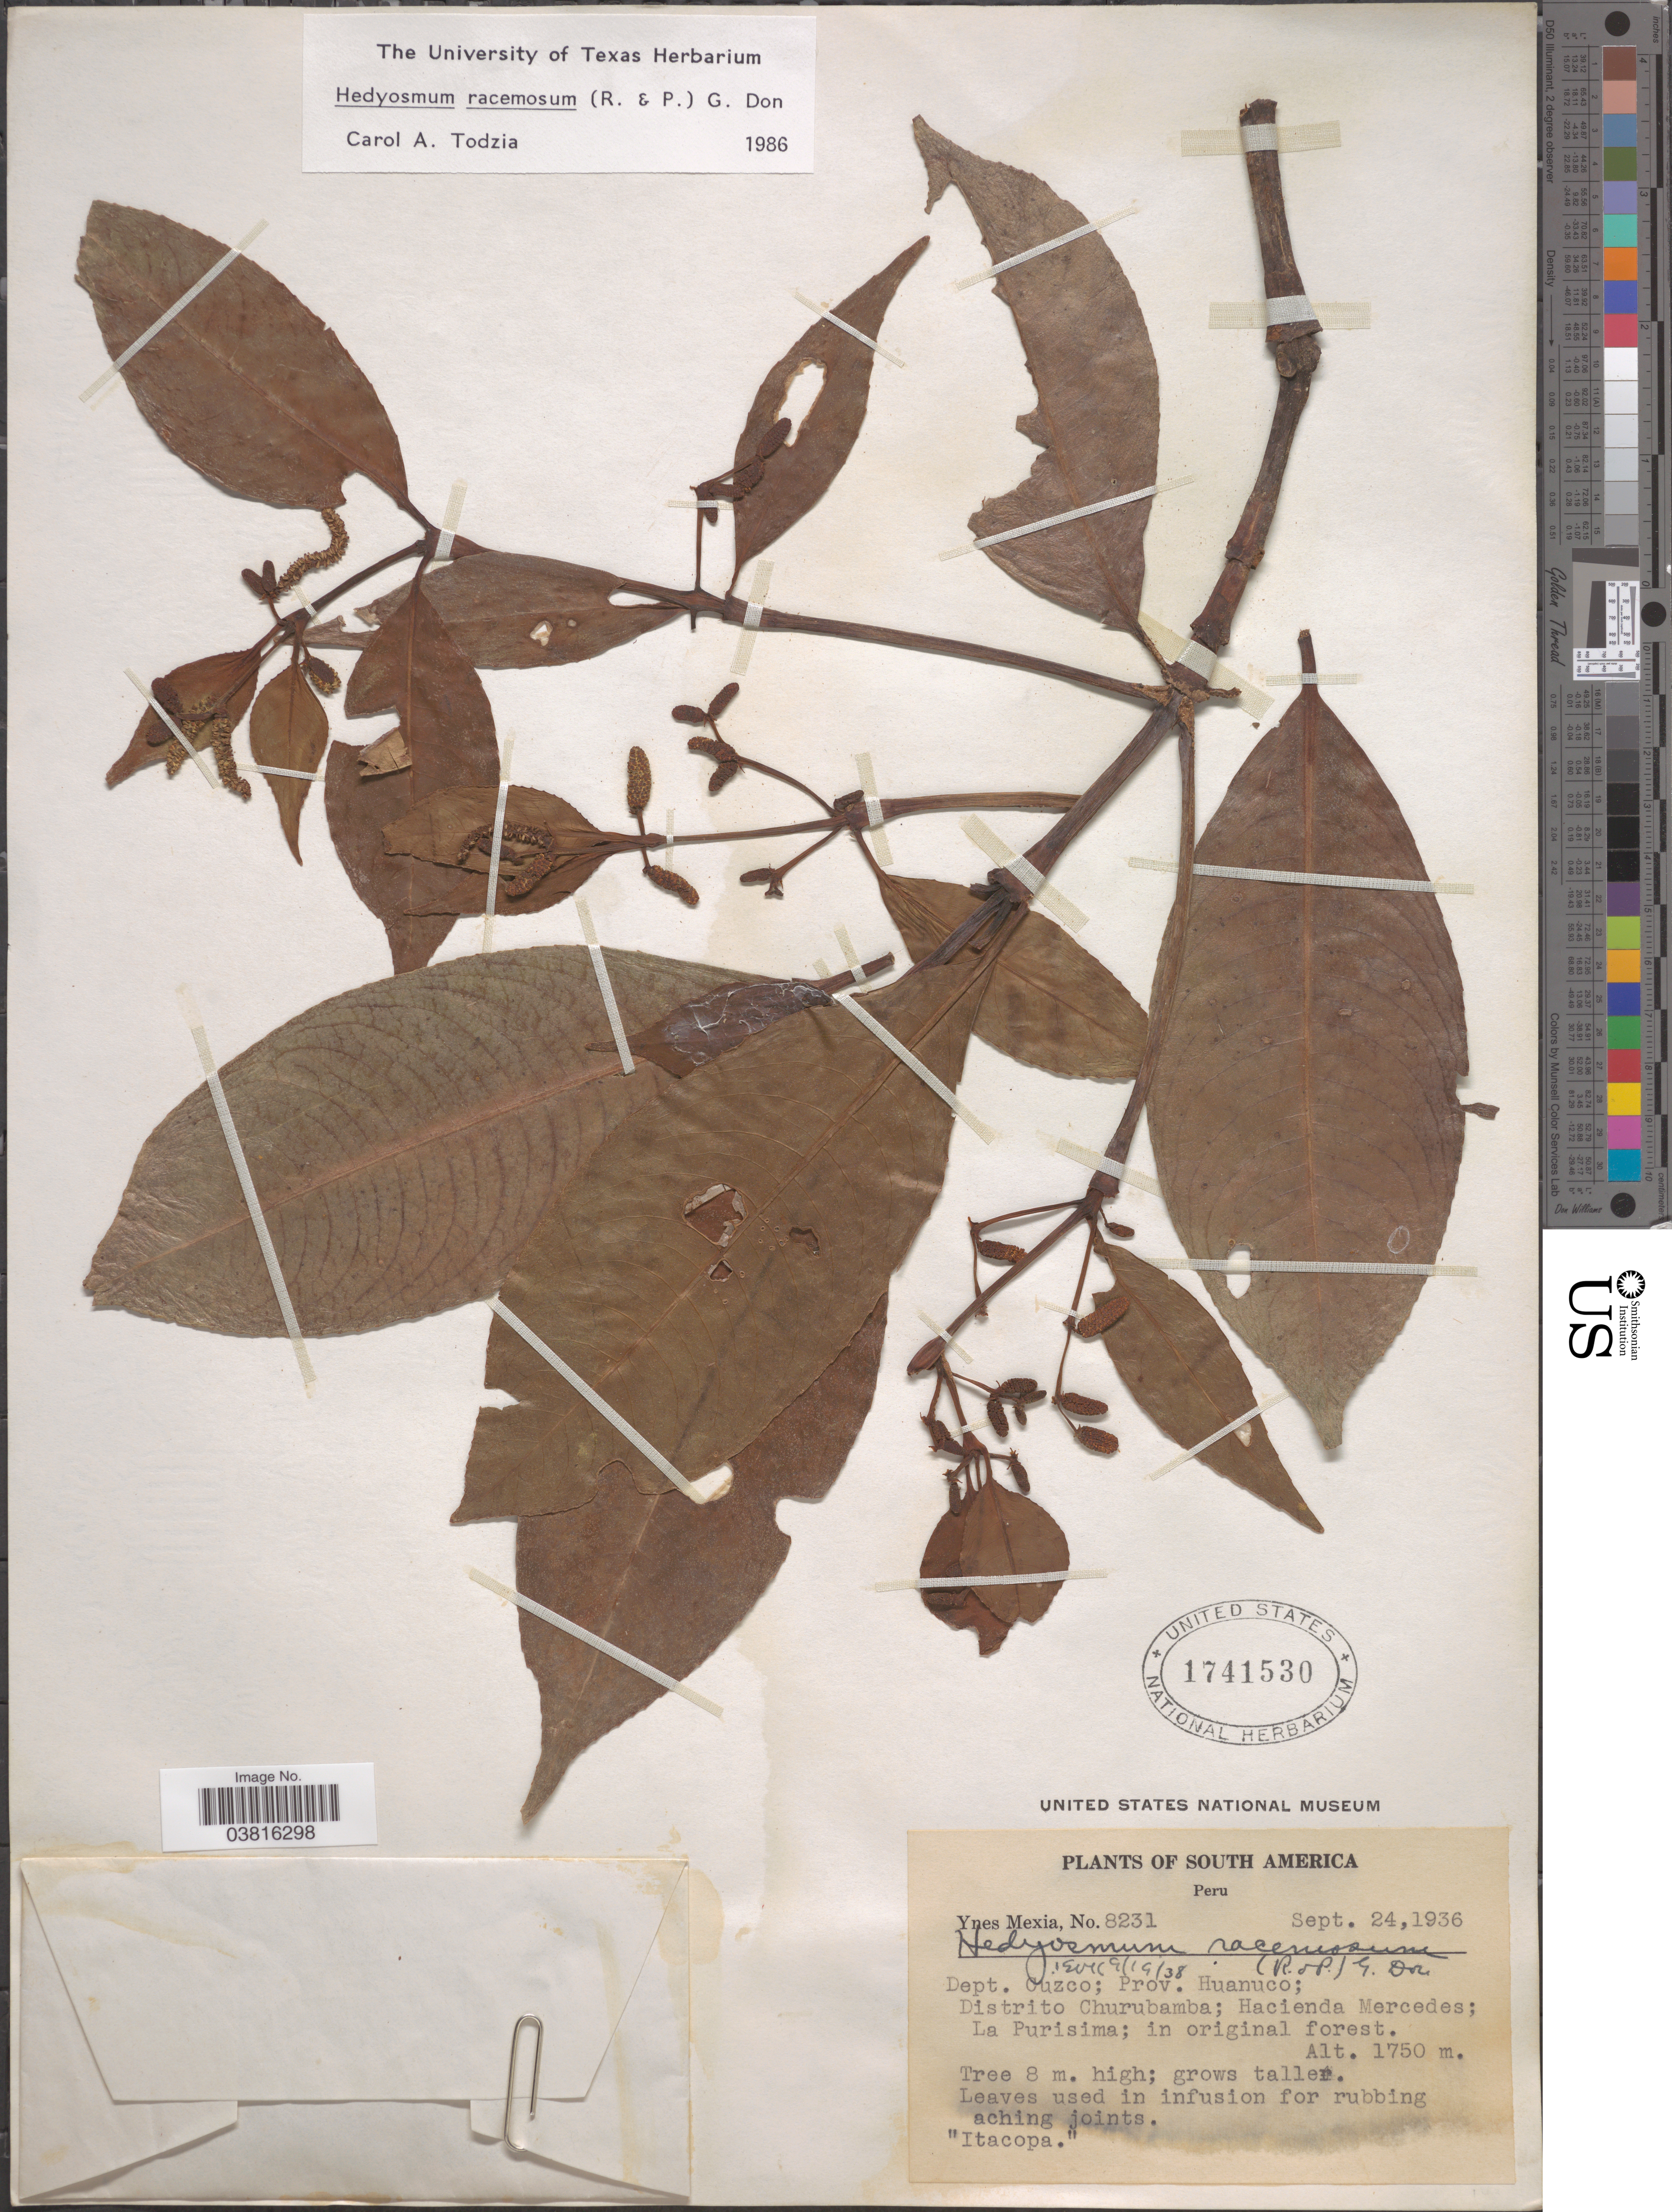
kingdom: Plantae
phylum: Tracheophyta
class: Magnoliopsida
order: Chloranthales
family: Chloranthaceae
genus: Hedyosmum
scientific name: Hedyosmum racemosum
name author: (Ruiz & Pav.) G. Don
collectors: Y. Mexia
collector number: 8231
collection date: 1936-09-24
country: Peru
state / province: Cusco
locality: Dept. Cuzco; Prov. Huanuco; Distrito Churubamba; Hacienda Mercedes; La Purisima.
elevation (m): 1750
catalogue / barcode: US 1741530